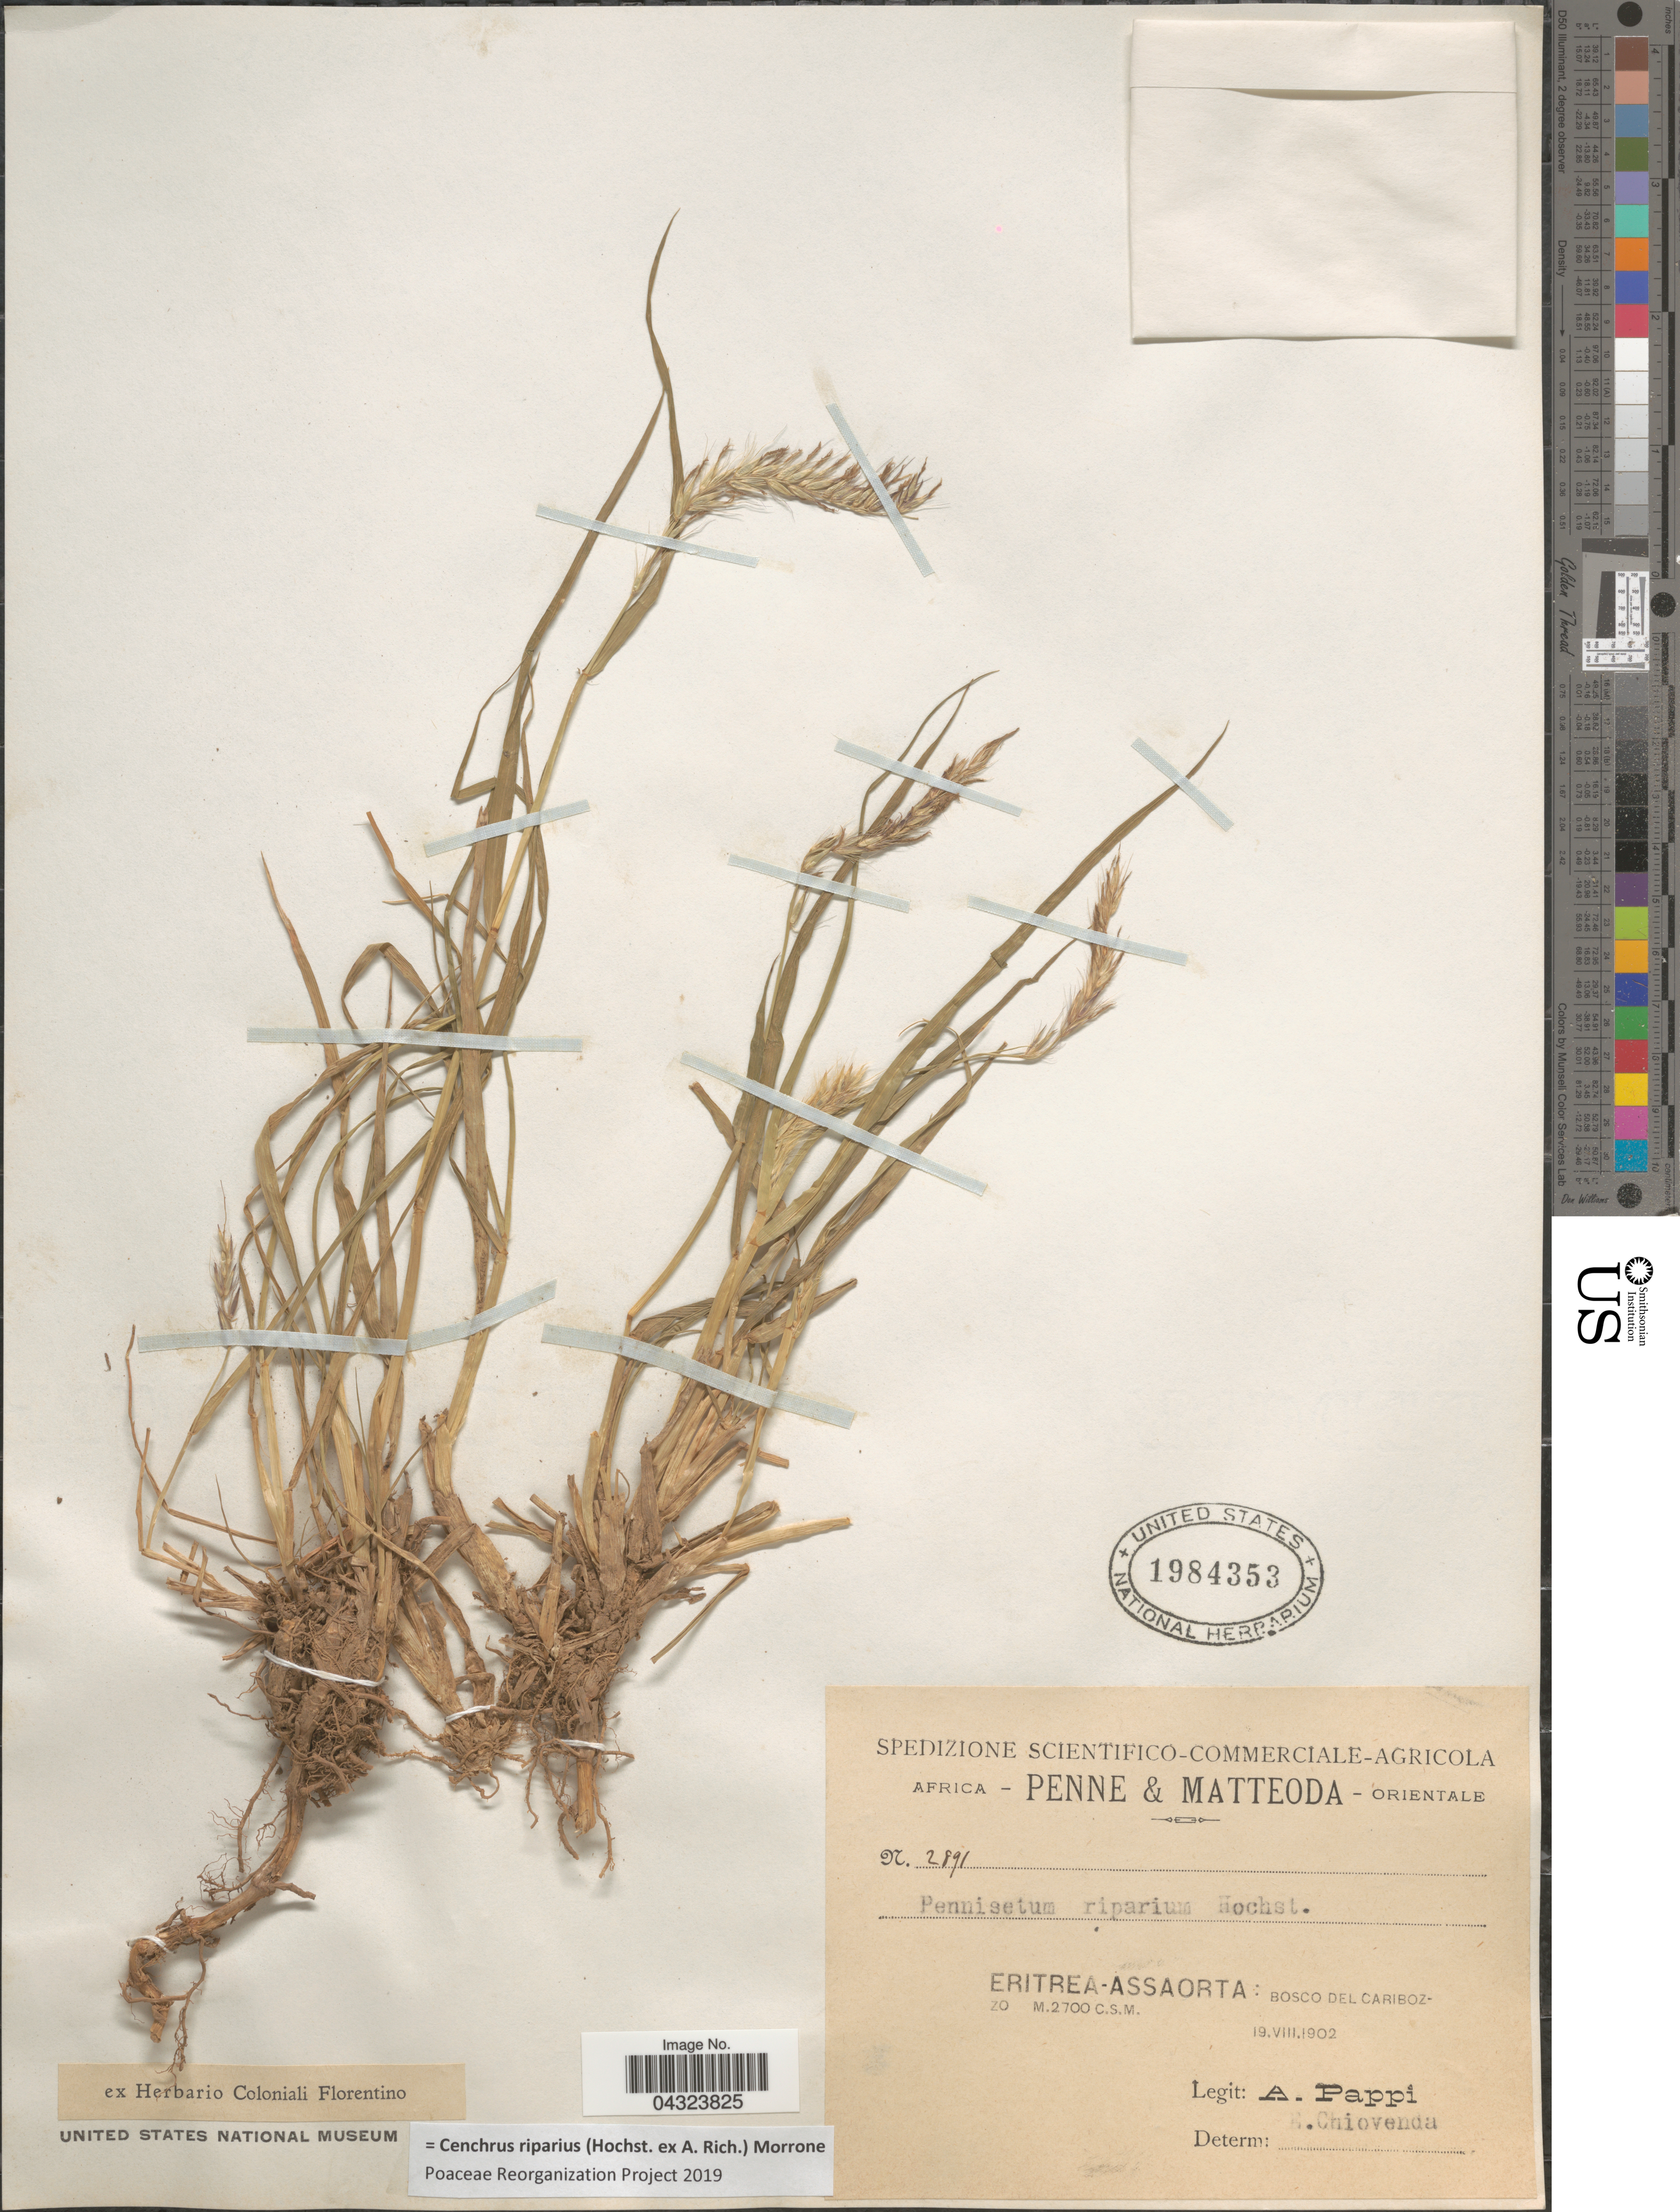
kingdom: Plantae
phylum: Tracheophyta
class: Liliopsida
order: Poales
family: Poaceae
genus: Cenchrus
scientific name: Cenchrus riparius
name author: (Hochst. ex A. Rich.) Morrone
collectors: A. Pappi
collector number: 2891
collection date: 1902-08-19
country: Eritrea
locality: Africa Orientale. Assaorta: bosco del Caribozo.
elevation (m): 2700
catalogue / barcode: US 1984353